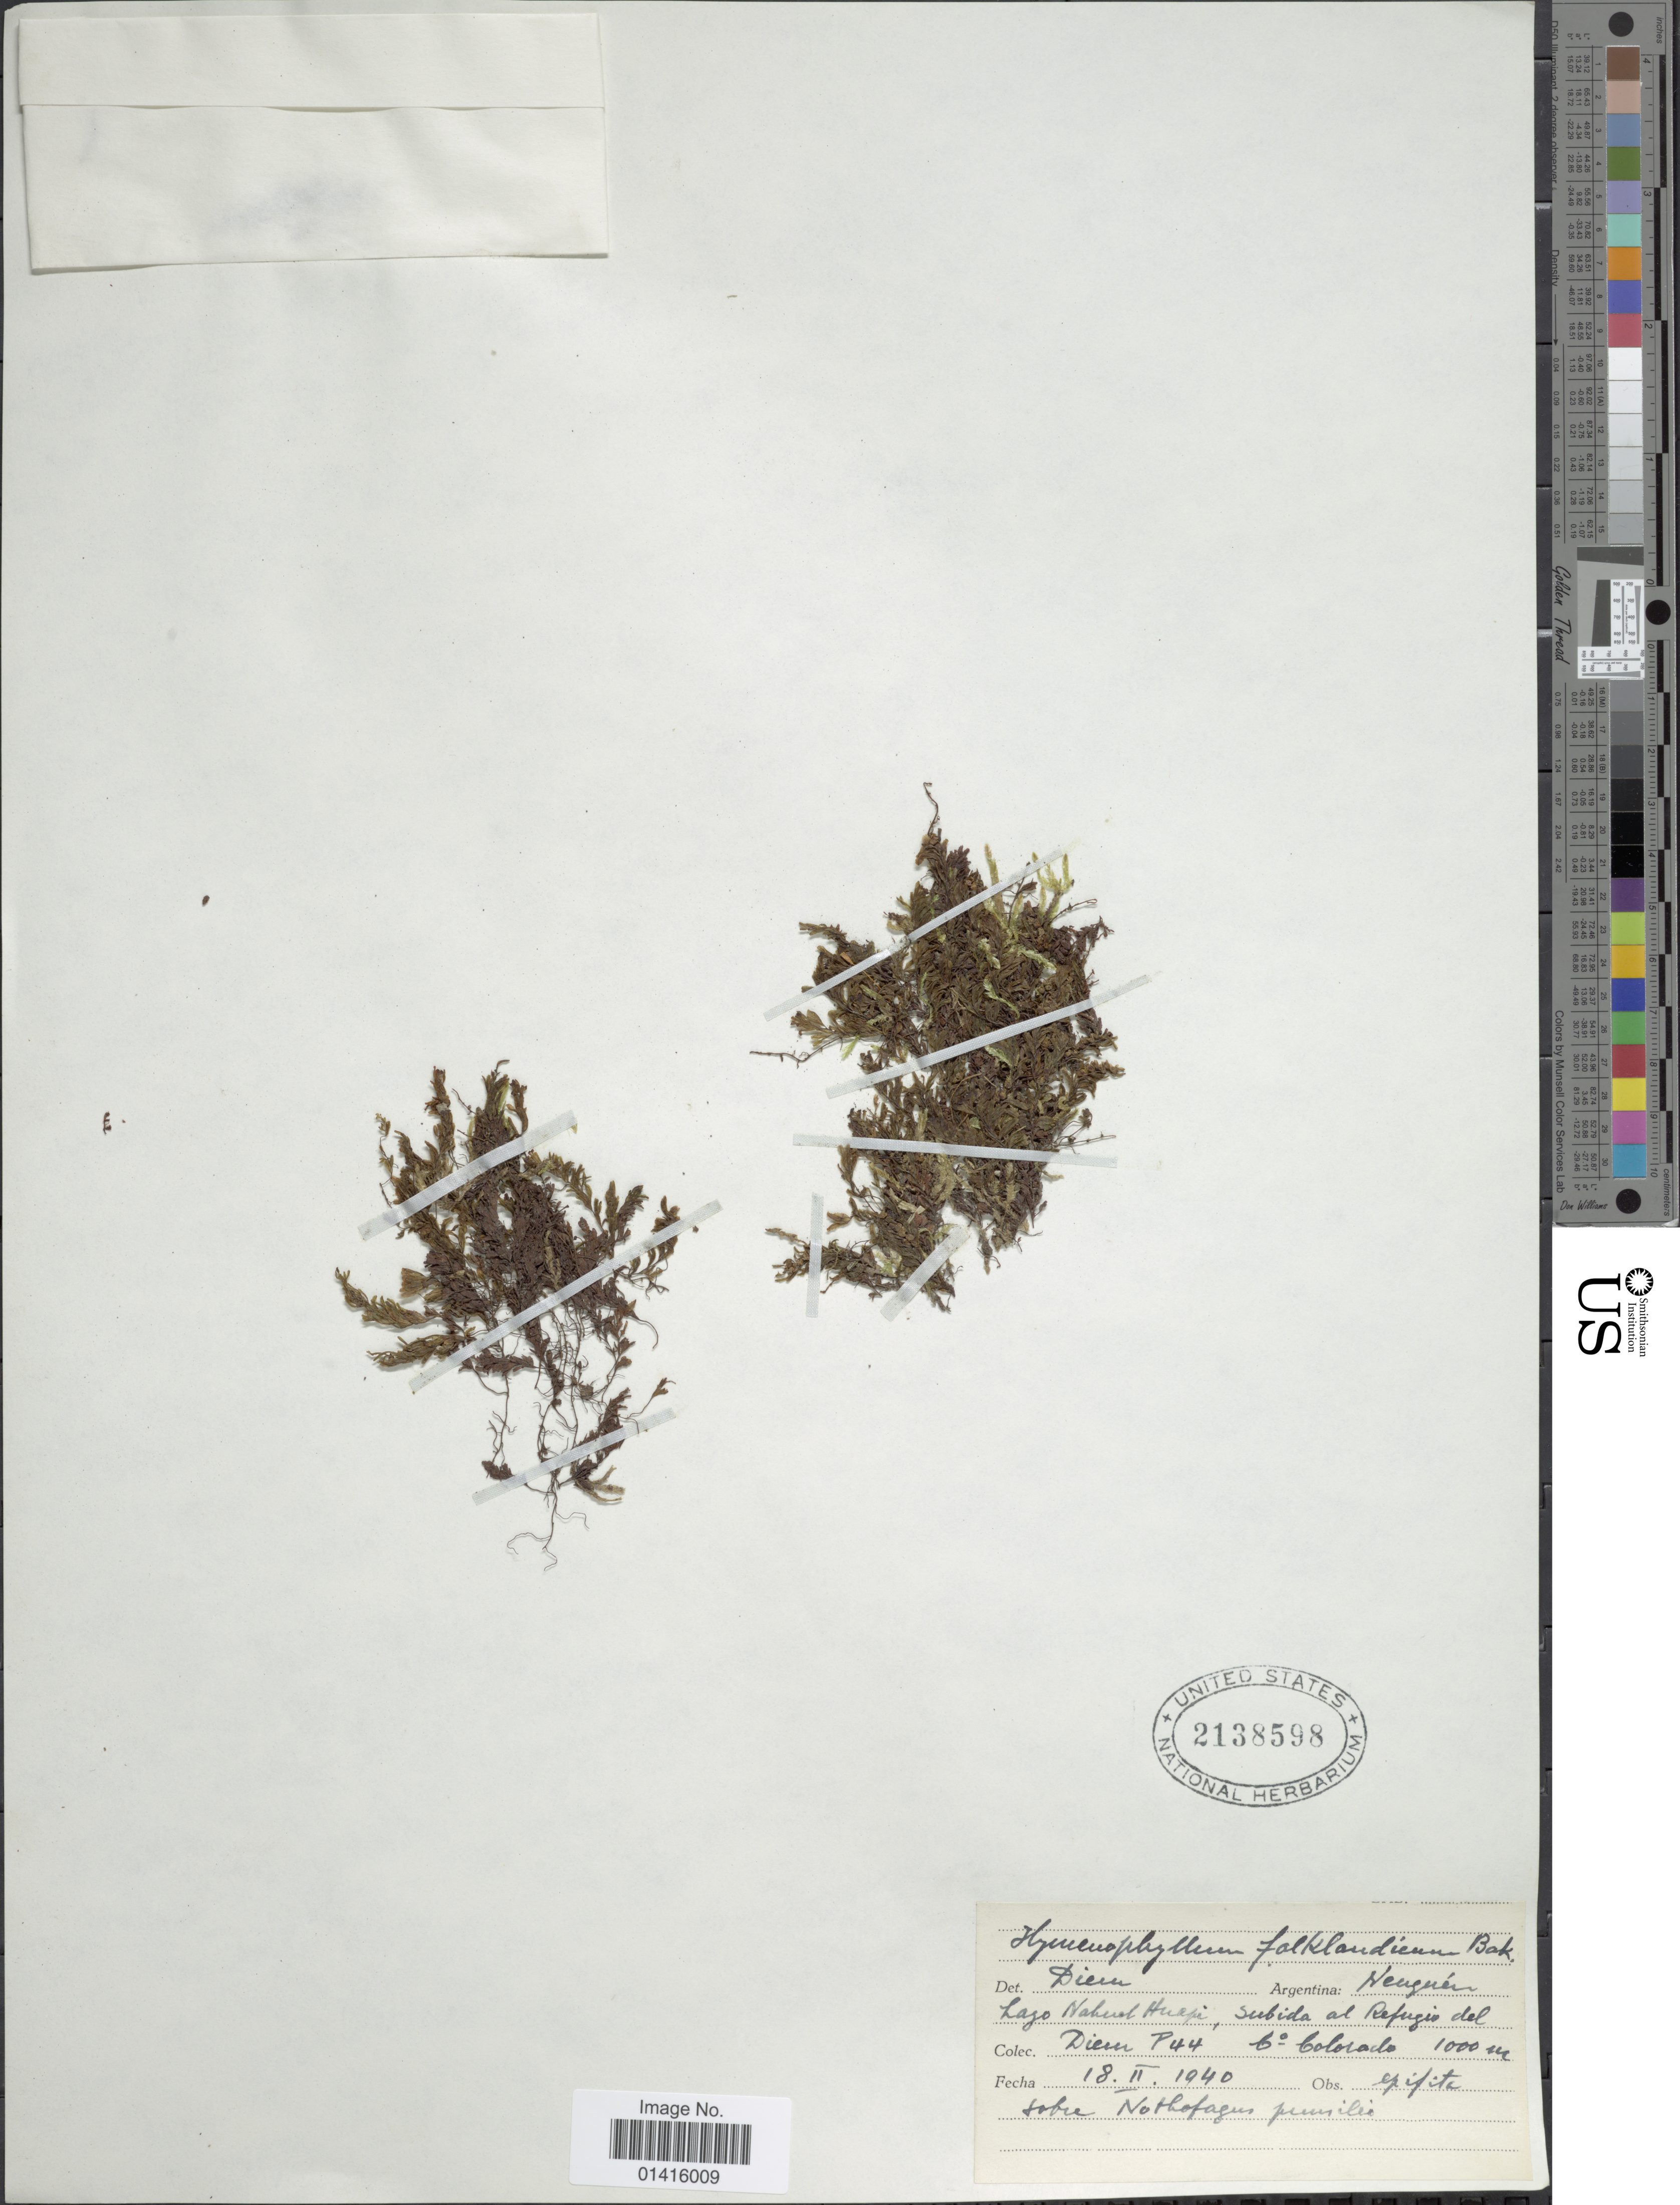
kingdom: Plantae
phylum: Tracheophyta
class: Polypodiopsida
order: Hymenophyllales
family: Hymenophyllaceae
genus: Hymenophyllum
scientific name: Hymenophyllum falklandicum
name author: Baker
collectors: J. Diem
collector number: P44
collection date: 1940-02-18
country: Argentina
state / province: Neuquen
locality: Argentina Neuquén, Lago Nahuel Huapi, Subida al Refugio del Co. Colorado.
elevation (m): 1000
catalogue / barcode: US 2138598